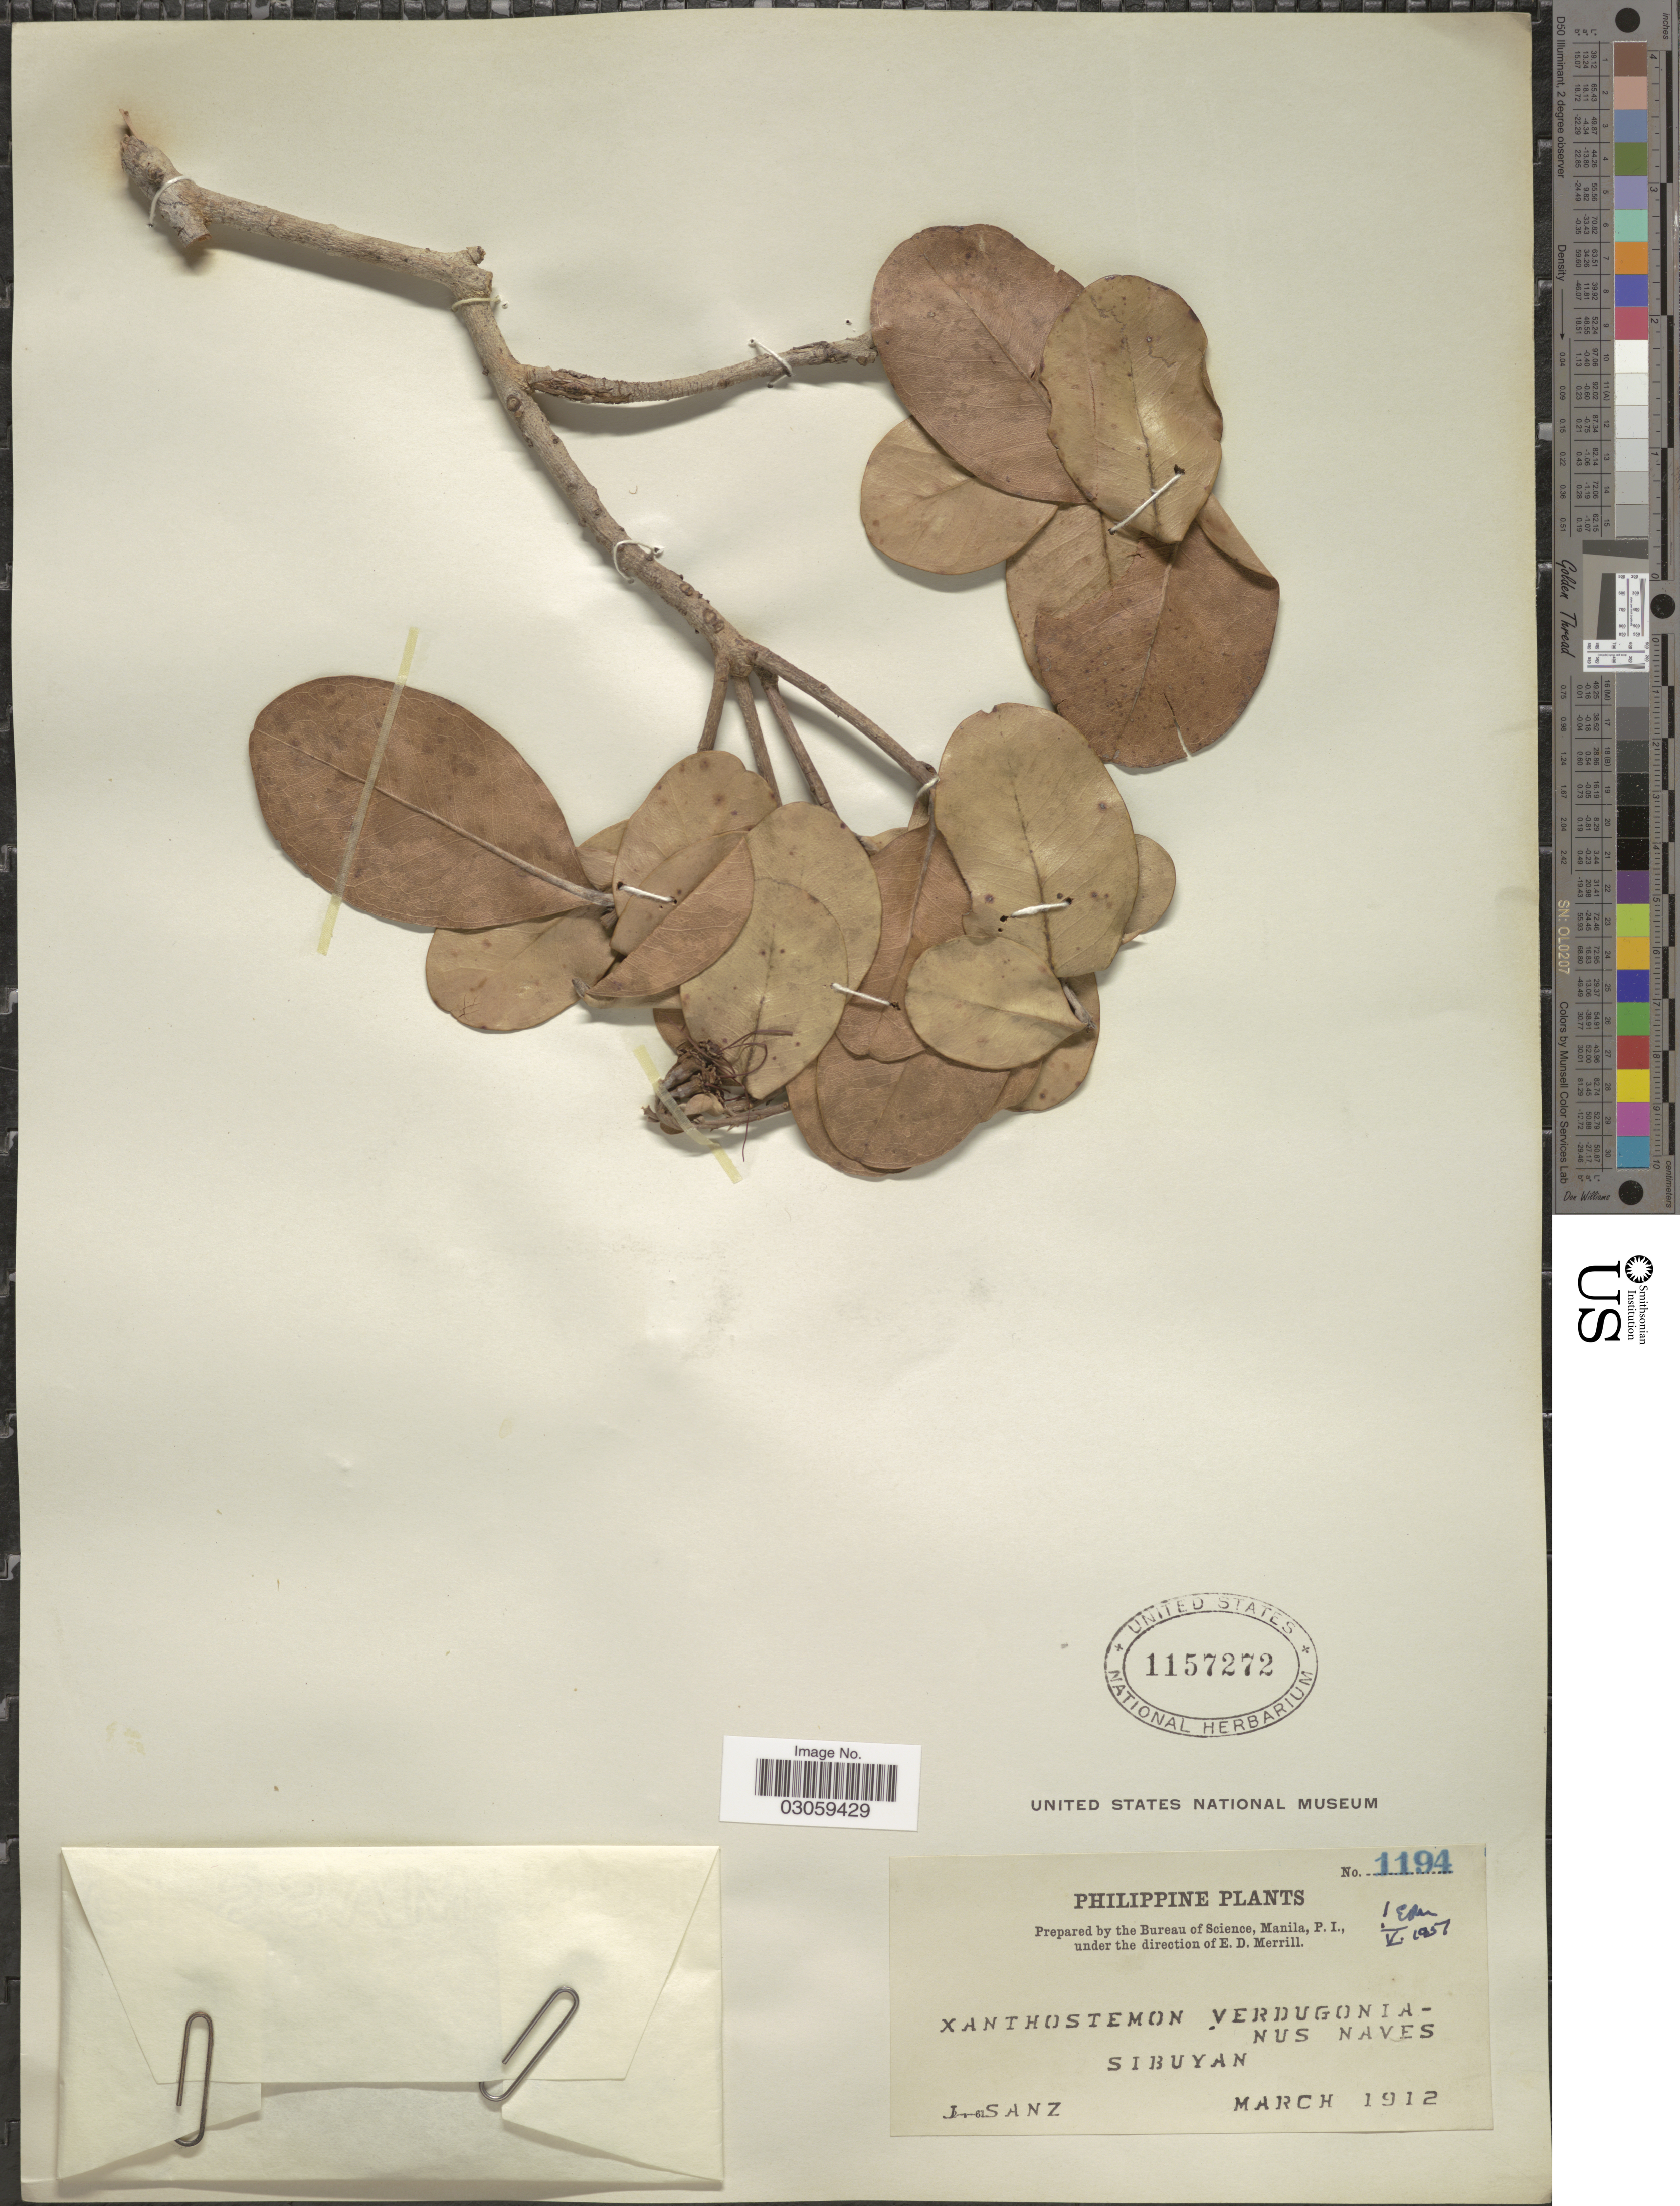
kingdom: Plantae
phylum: Tracheophyta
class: Magnoliopsida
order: Myrtales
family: Myrtaceae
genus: Xanthostemon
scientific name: Xanthostemon verdugonianus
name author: Náves ex Fern.-Vill.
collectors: J. Sanz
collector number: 1194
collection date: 1912-03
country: Philippines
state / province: Western Visayas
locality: Sibuyan.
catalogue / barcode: US 1157272